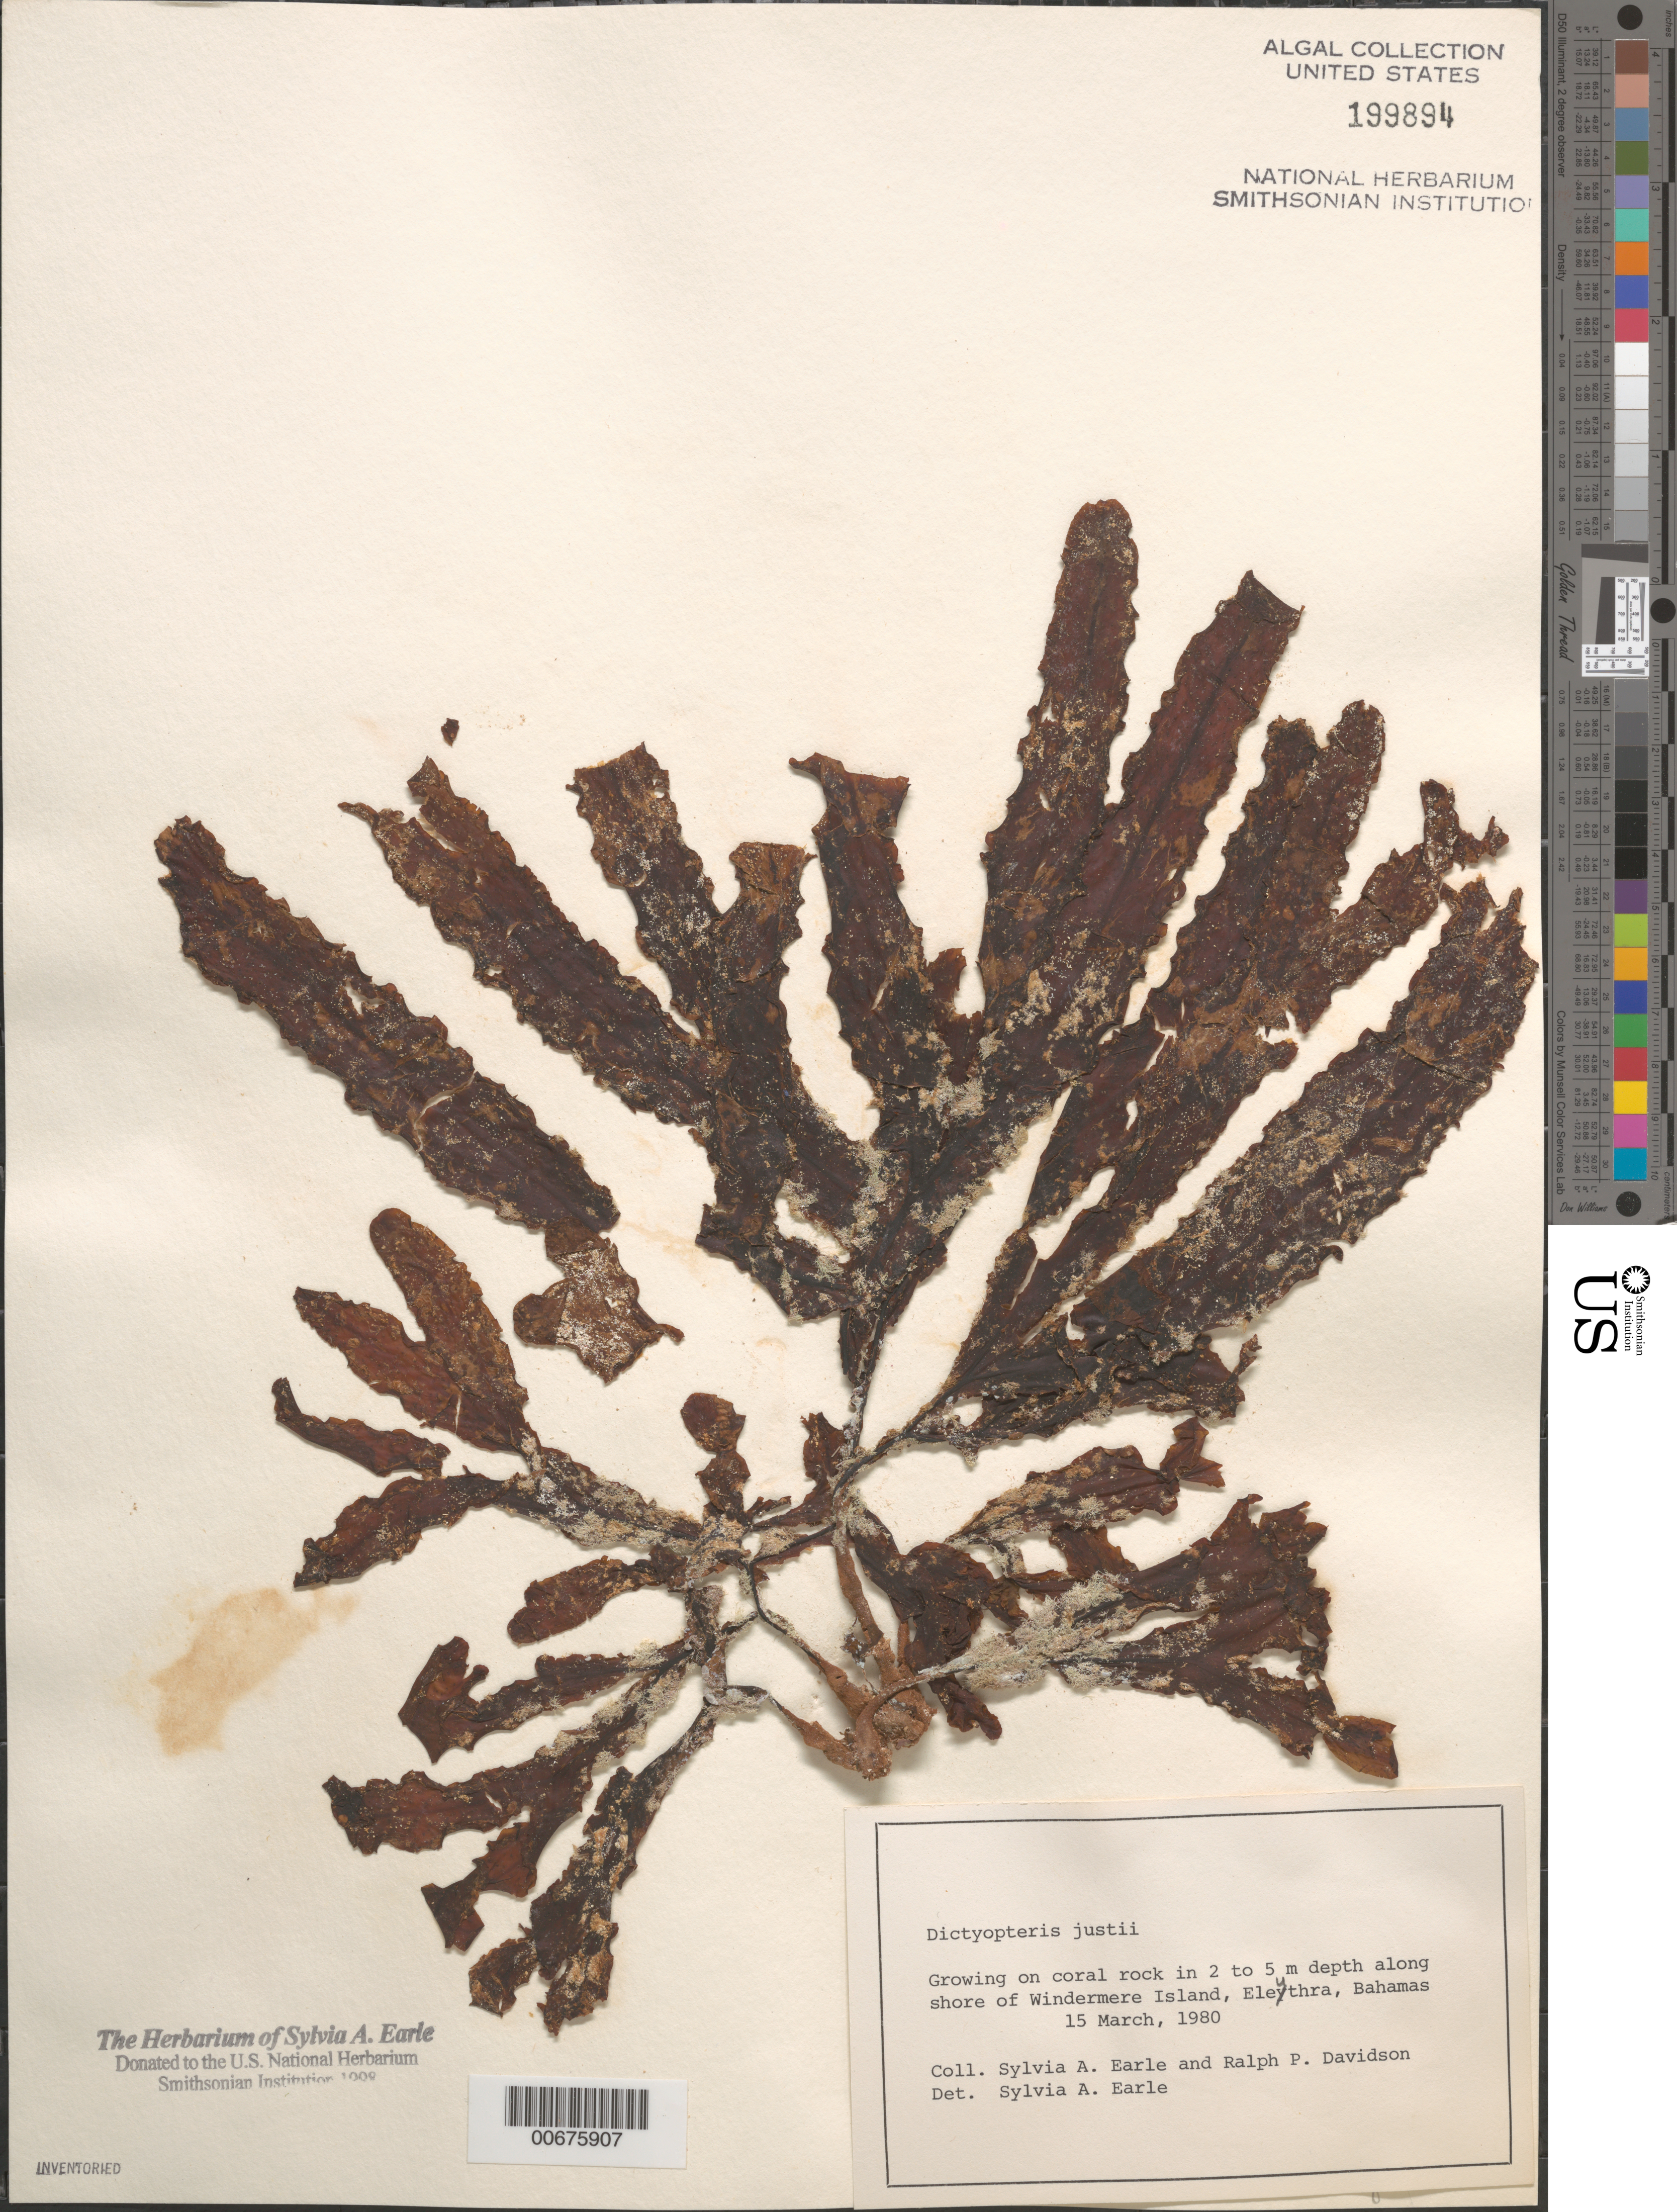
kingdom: Chromista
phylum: Ochrophyta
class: Phaeophyceae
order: Dictyotales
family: Dictyotaceae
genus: Dictyopteris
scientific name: Dictyopteris justii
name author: J.V.Lamouroux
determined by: Earle, S. A.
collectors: S. A. Earle & R. Davidson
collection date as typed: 15 Mar 1980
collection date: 1980-03-15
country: Bahamas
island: Eleuthera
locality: Windermere Island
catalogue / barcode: US 199894